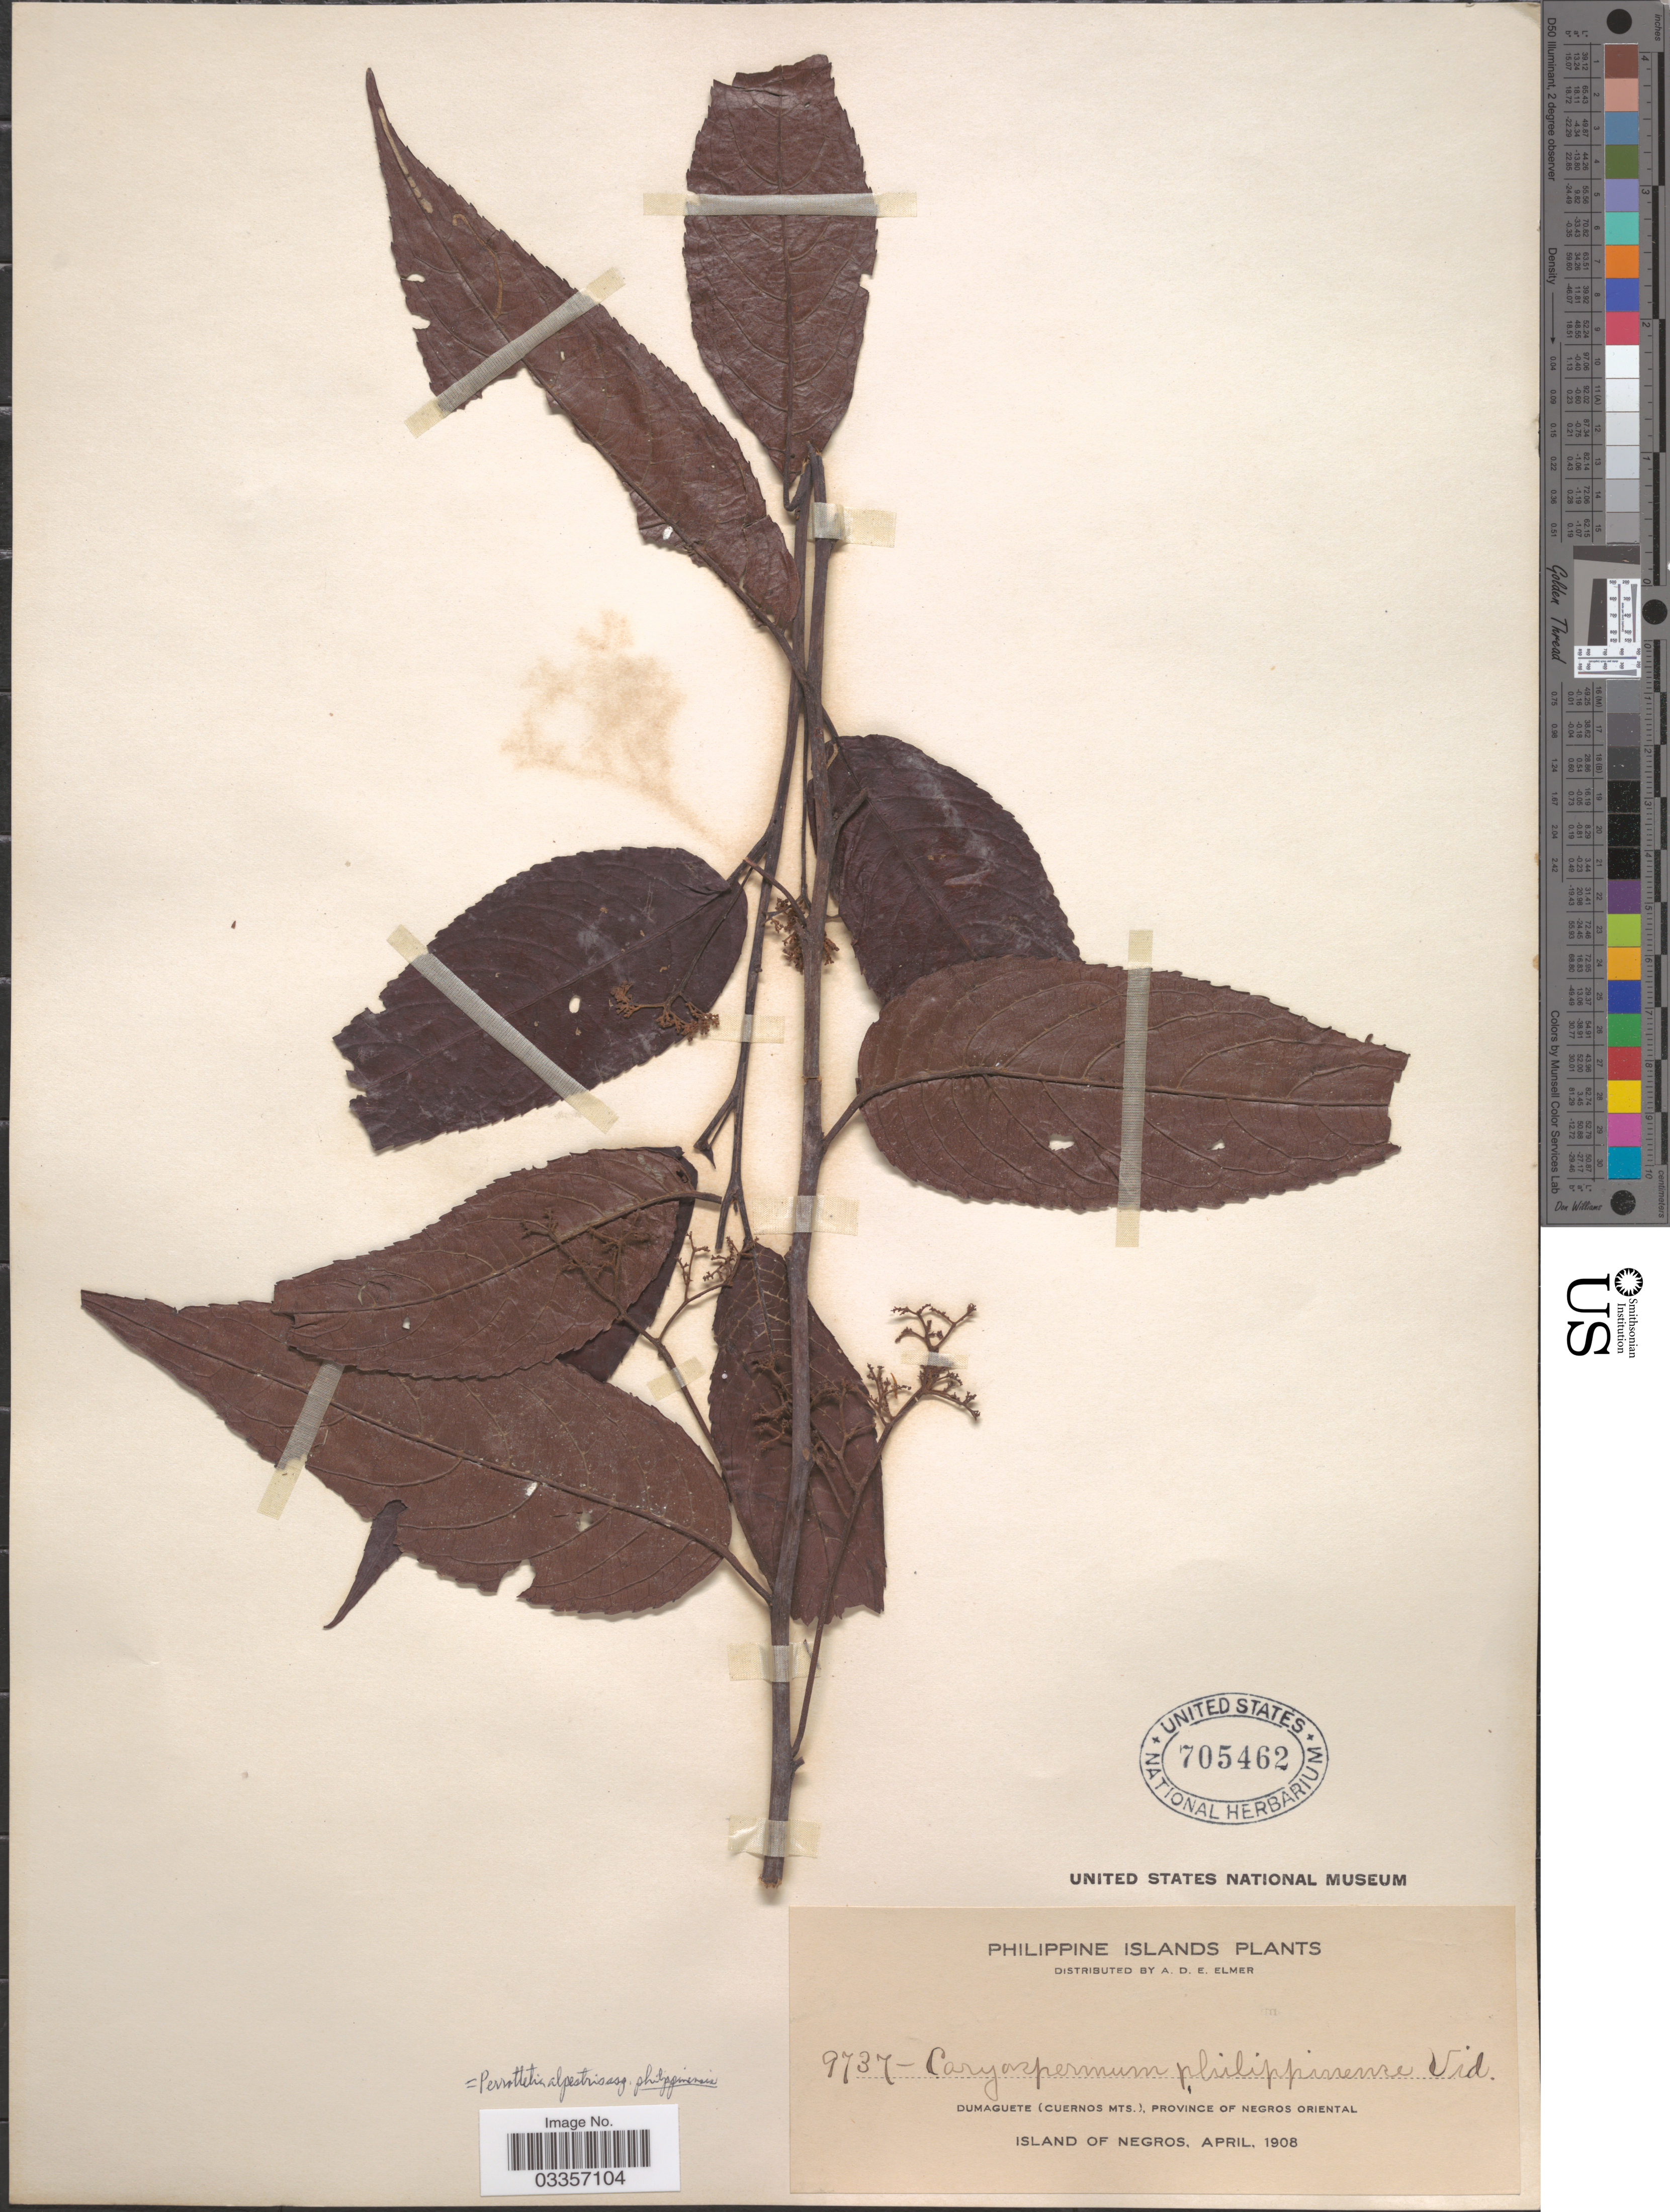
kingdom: Plantae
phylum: Tracheophyta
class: Magnoliopsida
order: Huerteales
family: Dipentodontaceae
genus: Perrottetia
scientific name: Perrottetia alpestris subsp. philippinensis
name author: (S. Vidal) Ding Hou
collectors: A. D. E. Elmer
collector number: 9737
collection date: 1908-04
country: Philippines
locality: Dumaguete (Cuernos Mts.), Province of Negros Oriental, Island of Negros.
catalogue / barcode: US 705462